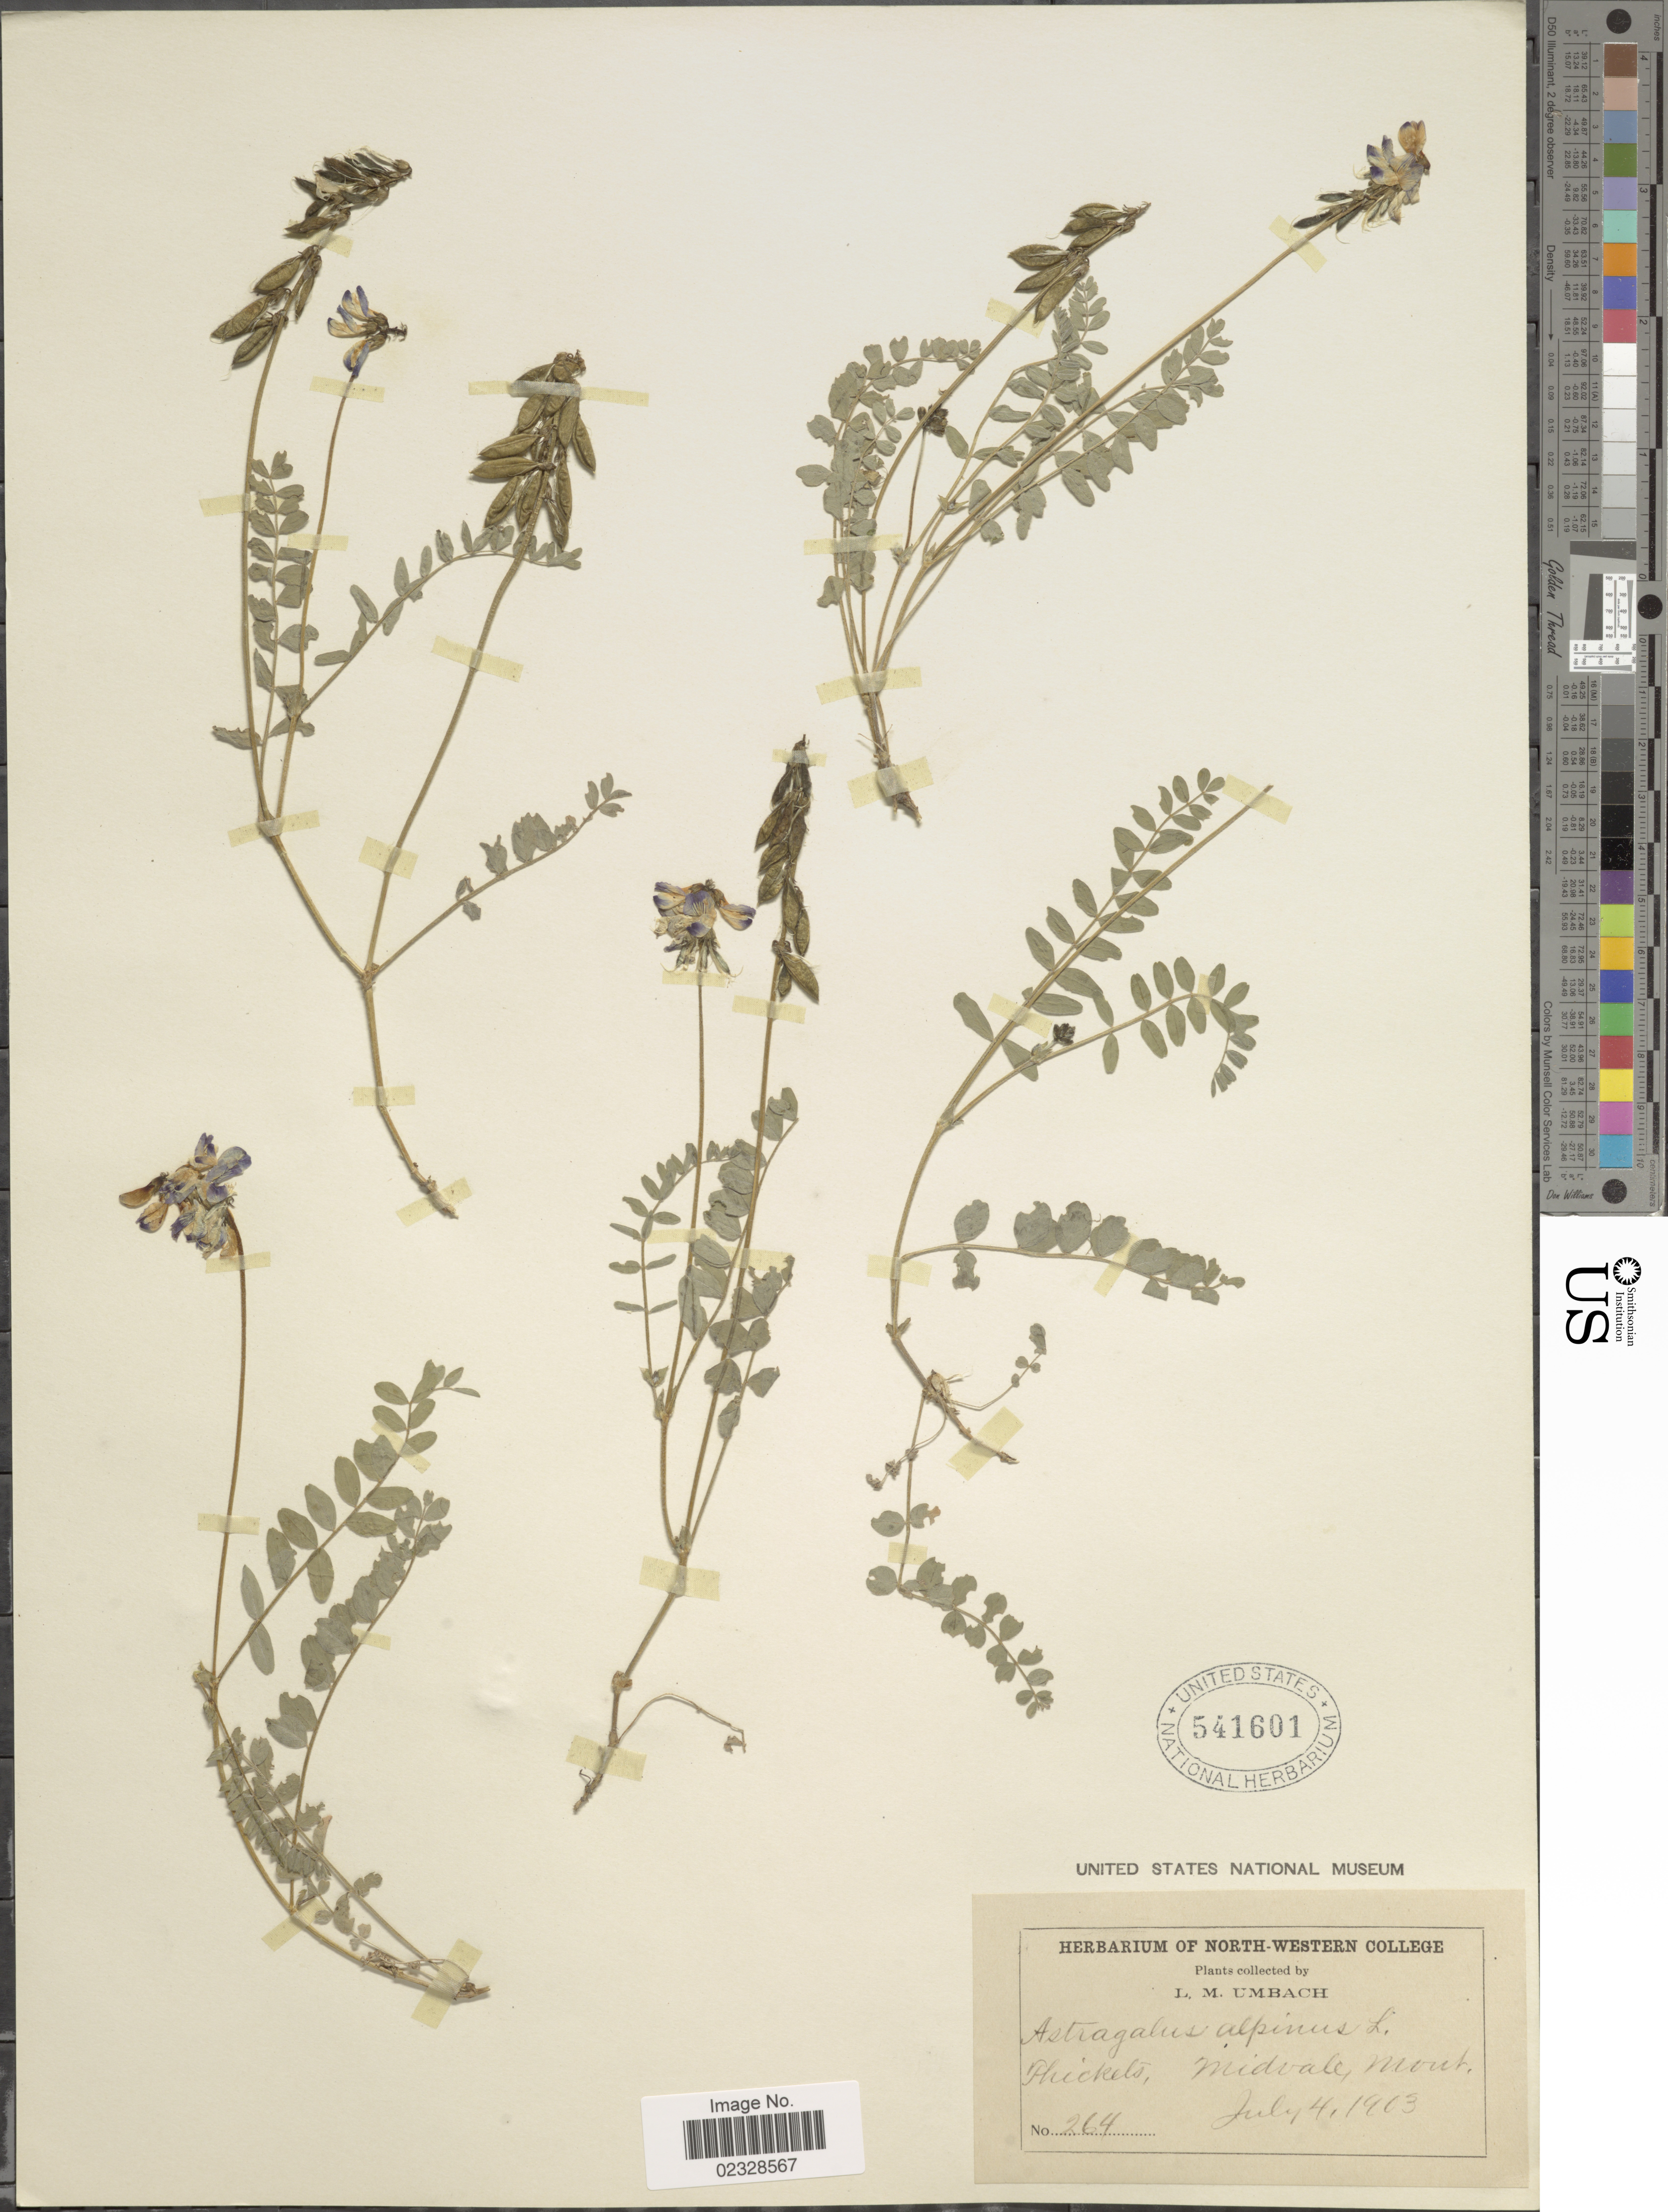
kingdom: Plantae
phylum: Tracheophyta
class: Magnoliopsida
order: Fabales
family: Fabaceae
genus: Astragalus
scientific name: Astragalus alpinus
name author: L.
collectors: L. M. Umbach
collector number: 264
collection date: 1903-07-04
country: United States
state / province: Montana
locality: Thickets, Midvale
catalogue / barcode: US 541601